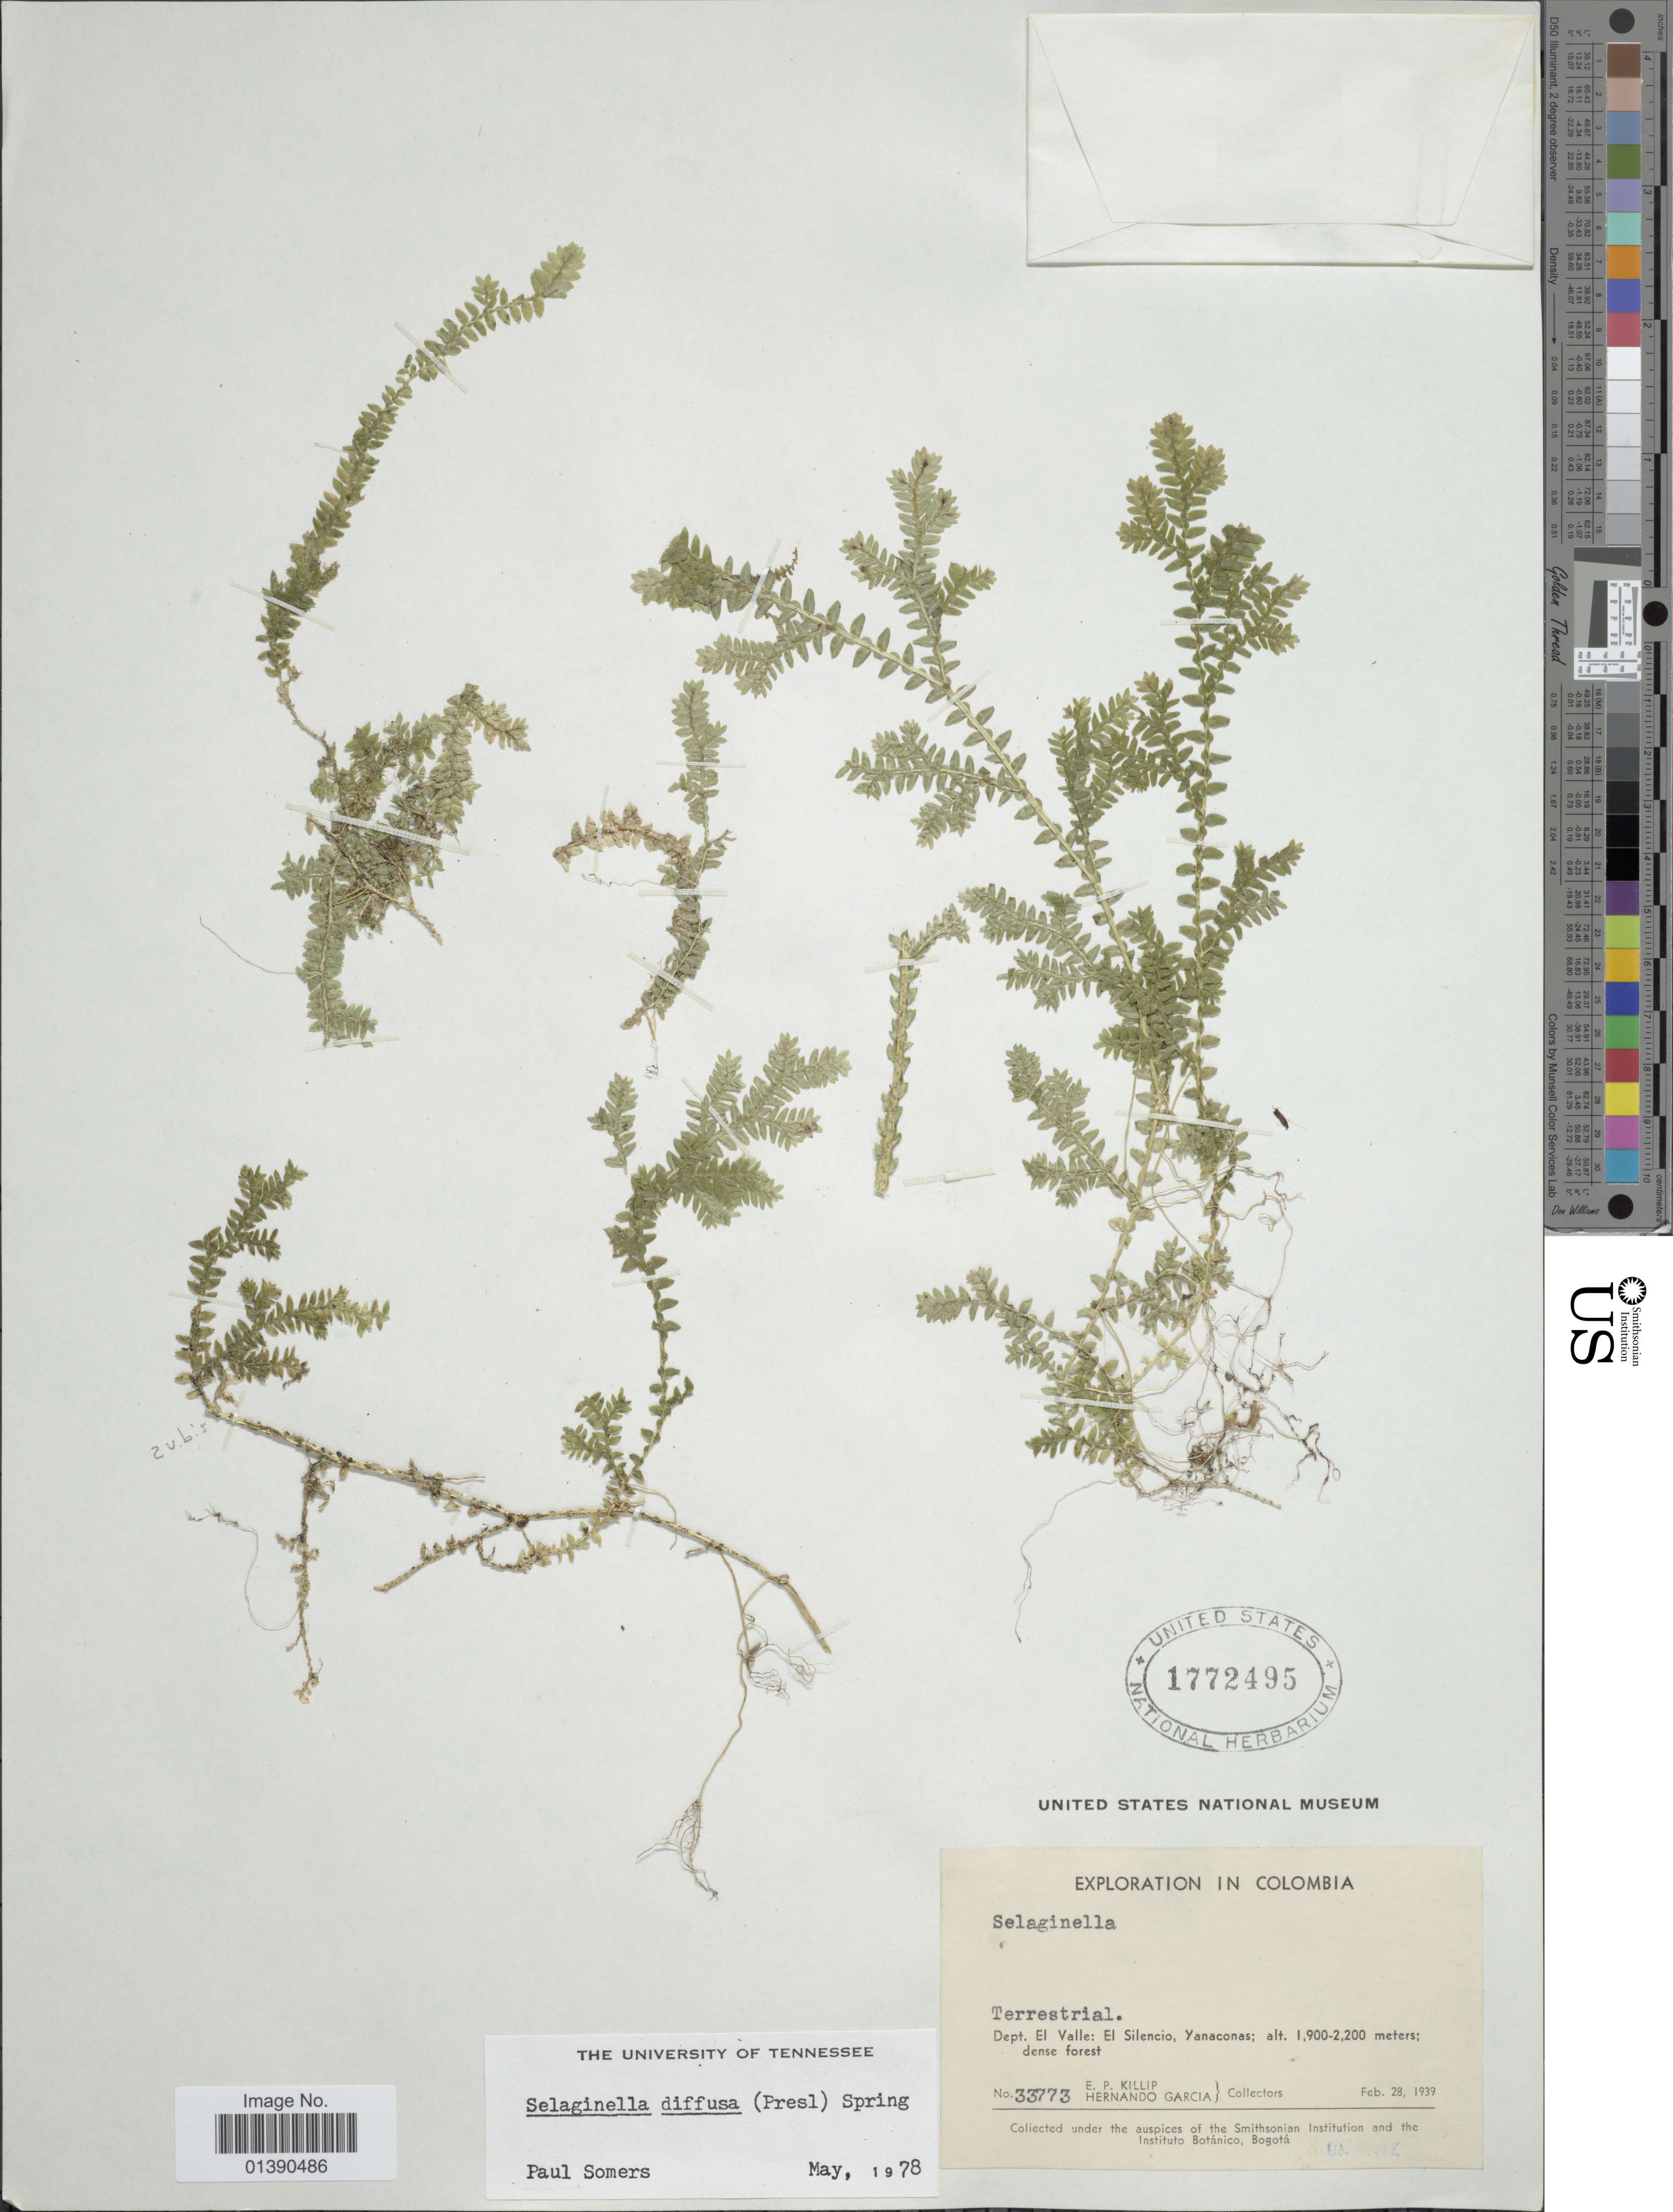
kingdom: Plantae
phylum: Tracheophyta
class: Lycopodiopsida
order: Selaginellales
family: Selaginellaceae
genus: Selaginella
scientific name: Selaginella diffusa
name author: (C. Presl) Spring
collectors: E. P. Killip & H. Garcia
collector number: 33773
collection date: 1939-02-28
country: Colombia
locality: Dept. El Valle: El Silencio, Yanaconas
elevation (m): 1900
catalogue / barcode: US 1772495